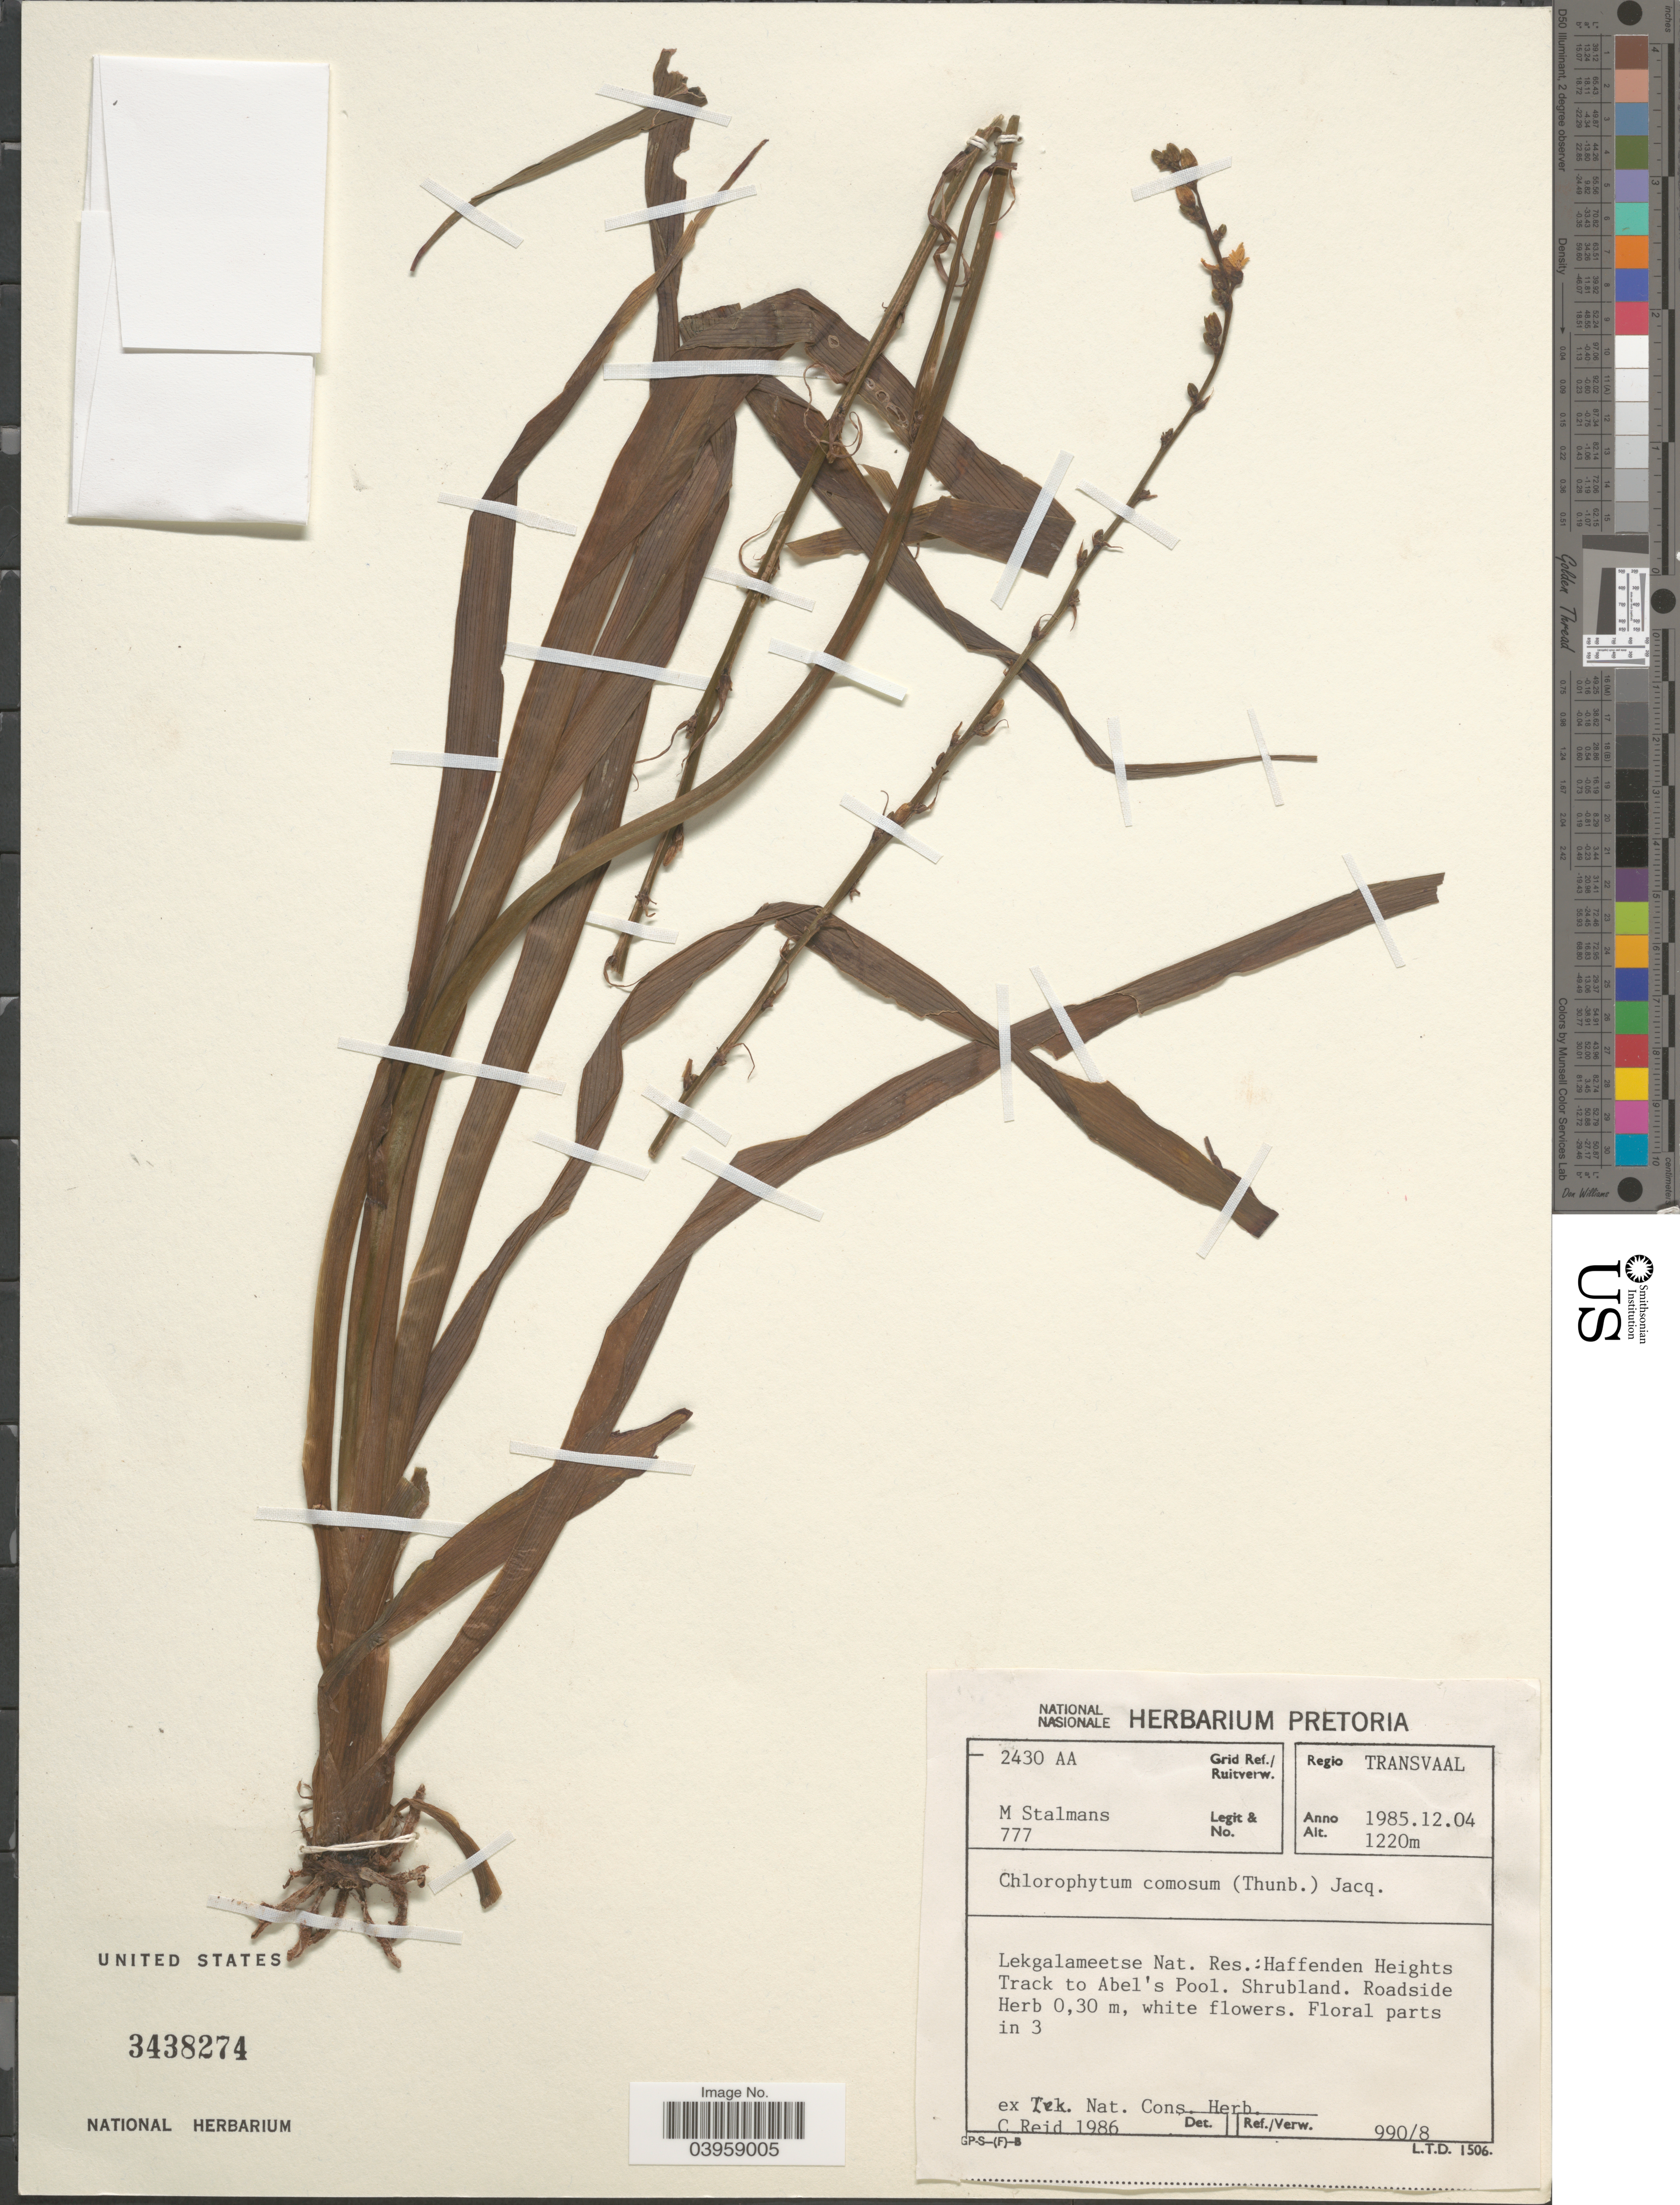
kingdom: Plantae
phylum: Tracheophyta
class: Liliopsida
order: Asparagales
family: Asparagaceae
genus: Chlorophytum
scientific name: Chlorophytum comosum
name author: (Thunb.) Jacques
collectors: M. Stalmans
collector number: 777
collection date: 1985-12-04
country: South Africa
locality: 2430 AA Grid Ref./Ruitverw. Regio Transvaal. Lekgalameetse Nat. Res.: Haffenden Heights Track to Abel's Pool.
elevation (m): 1220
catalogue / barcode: US 3438274